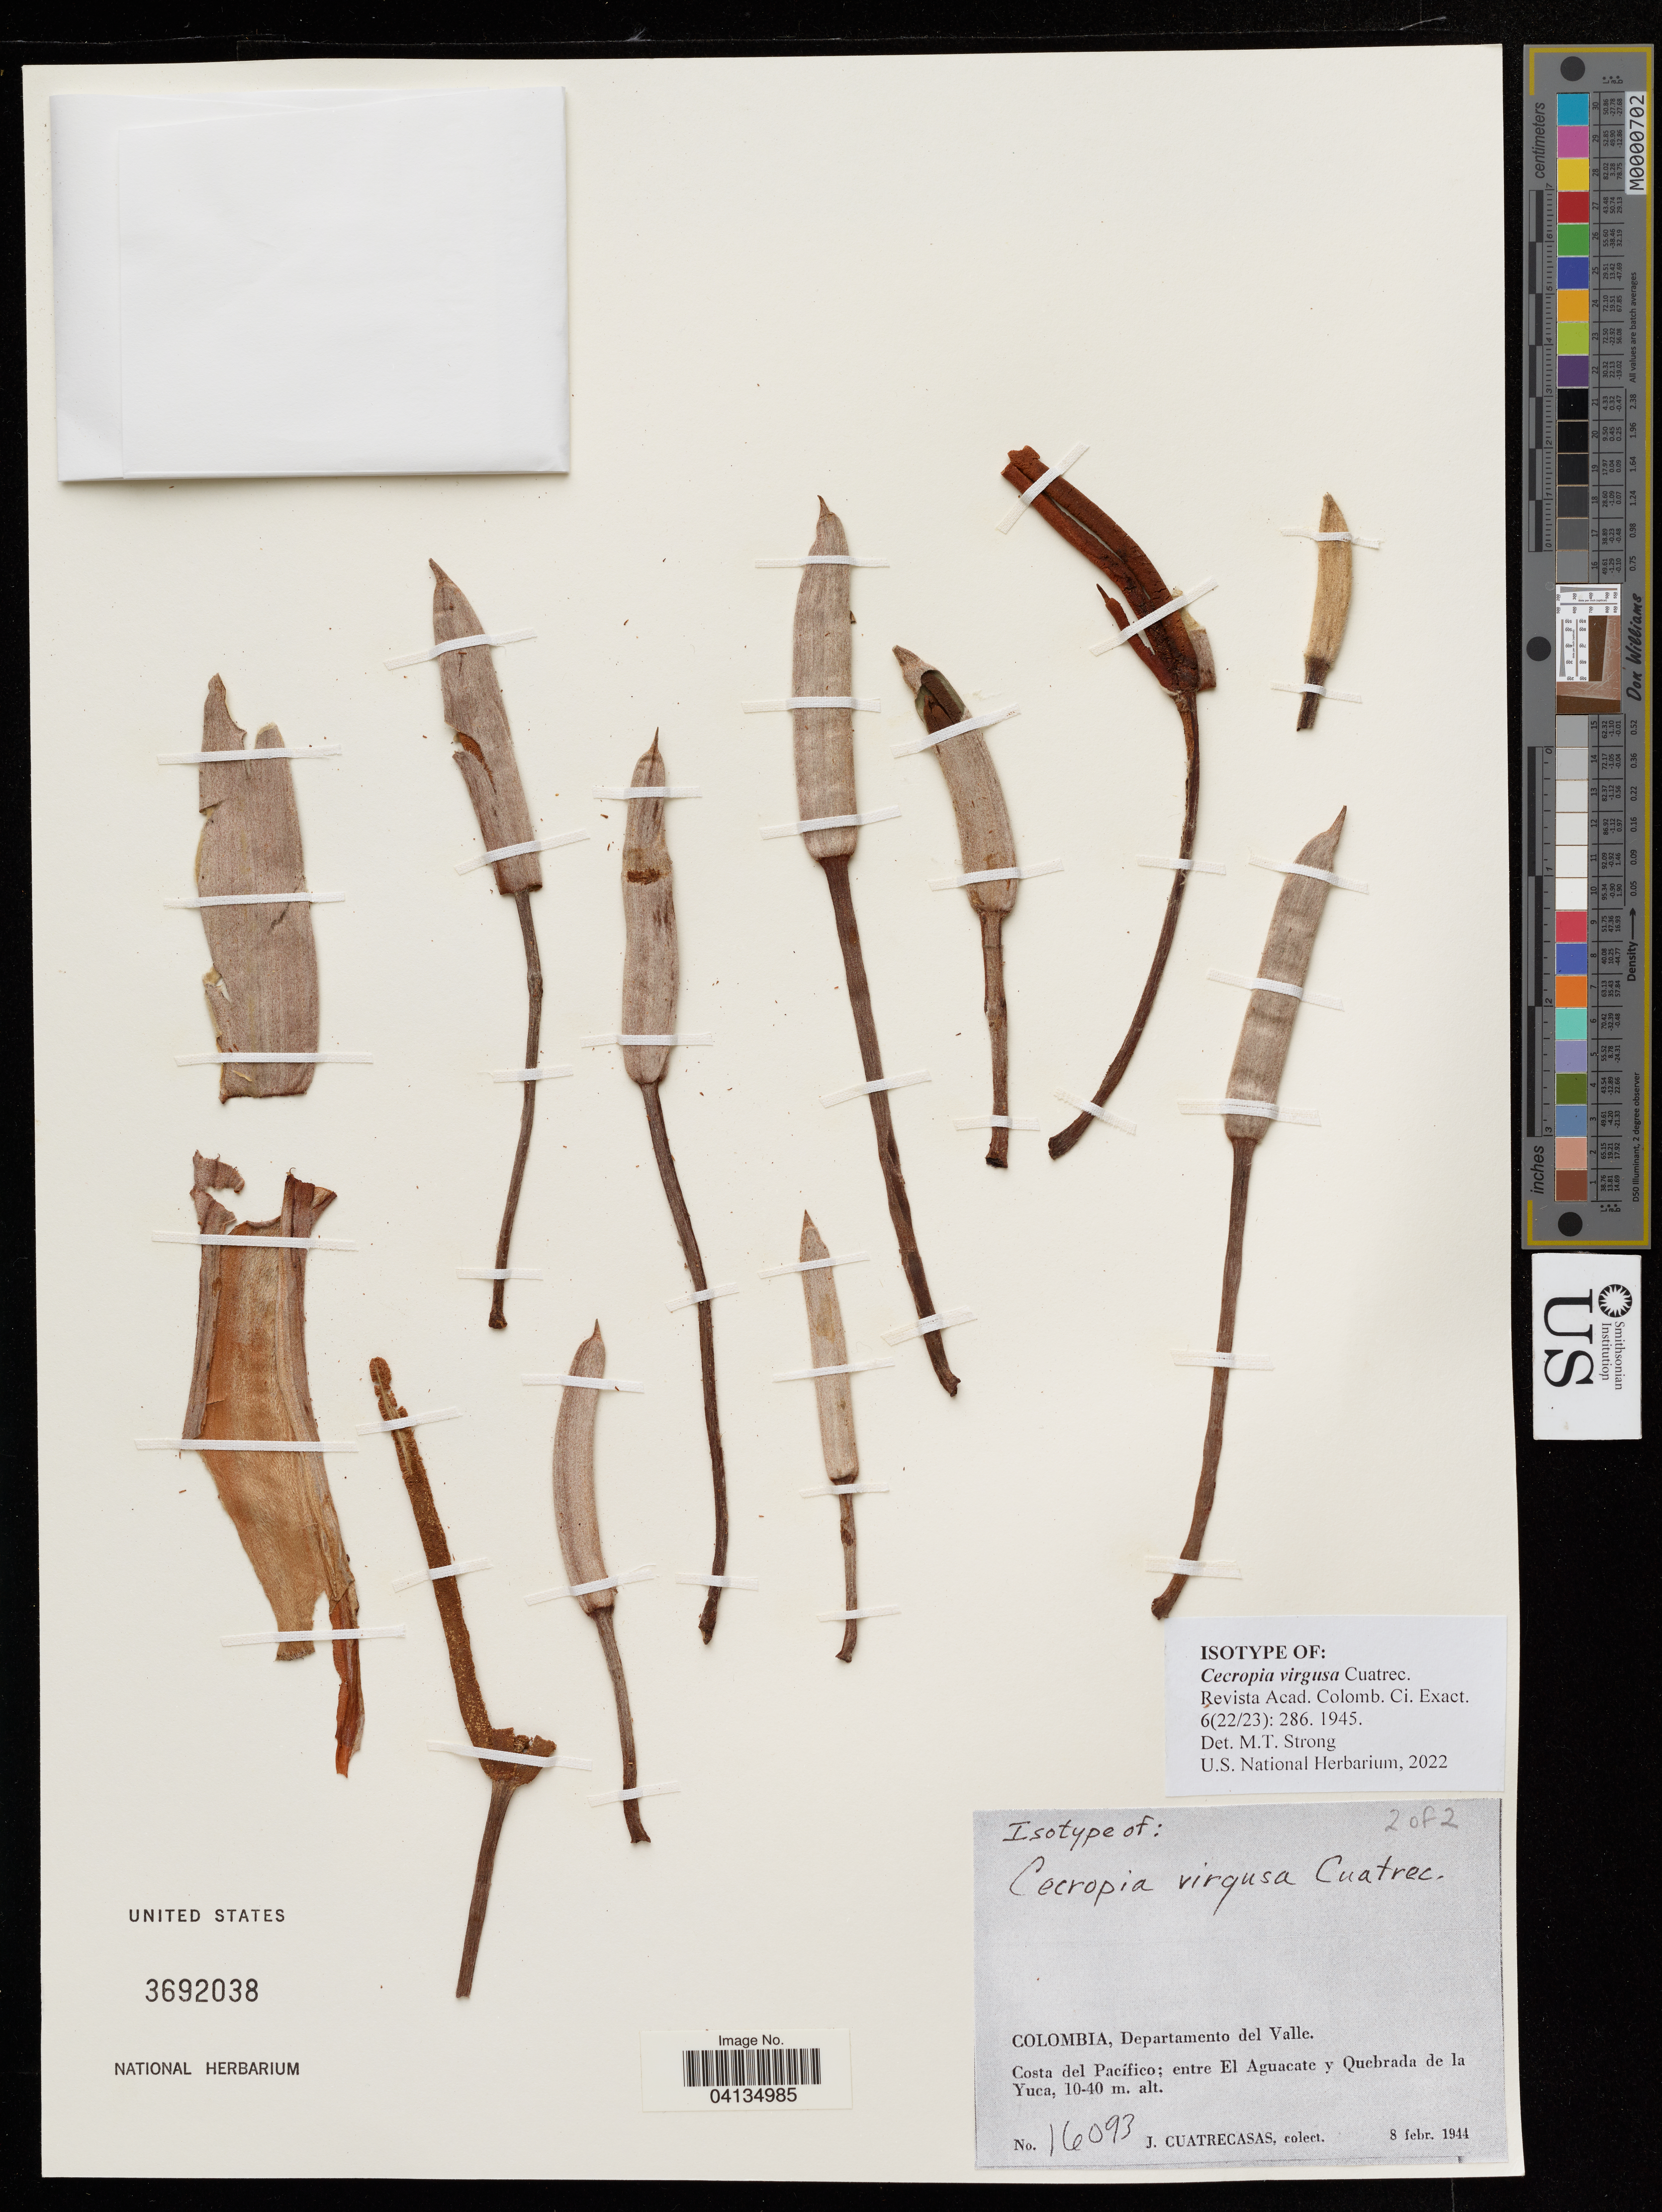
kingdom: Plantae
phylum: Tracheophyta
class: Magnoliopsida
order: Rosales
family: Urticaceae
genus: Cecropia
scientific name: Cecropia virgusa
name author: Cuatrec.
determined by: Strong, Mark T., (BOT), Smithsonian Institution - National Museum of Natural History (UNITED STATES)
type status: Isotype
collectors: J. Cuatrecasas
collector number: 16093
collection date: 1944-02-08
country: Colombia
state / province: Valle del Cauca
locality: Departamento del Valle. Costa del Pacífico; entre El Aguacate y Quebrada de la Yuca.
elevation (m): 10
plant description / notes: Sheet 2 of 2 Sheet 1 of 2: USNH 3692037; BC 04134986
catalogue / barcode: US 3692038